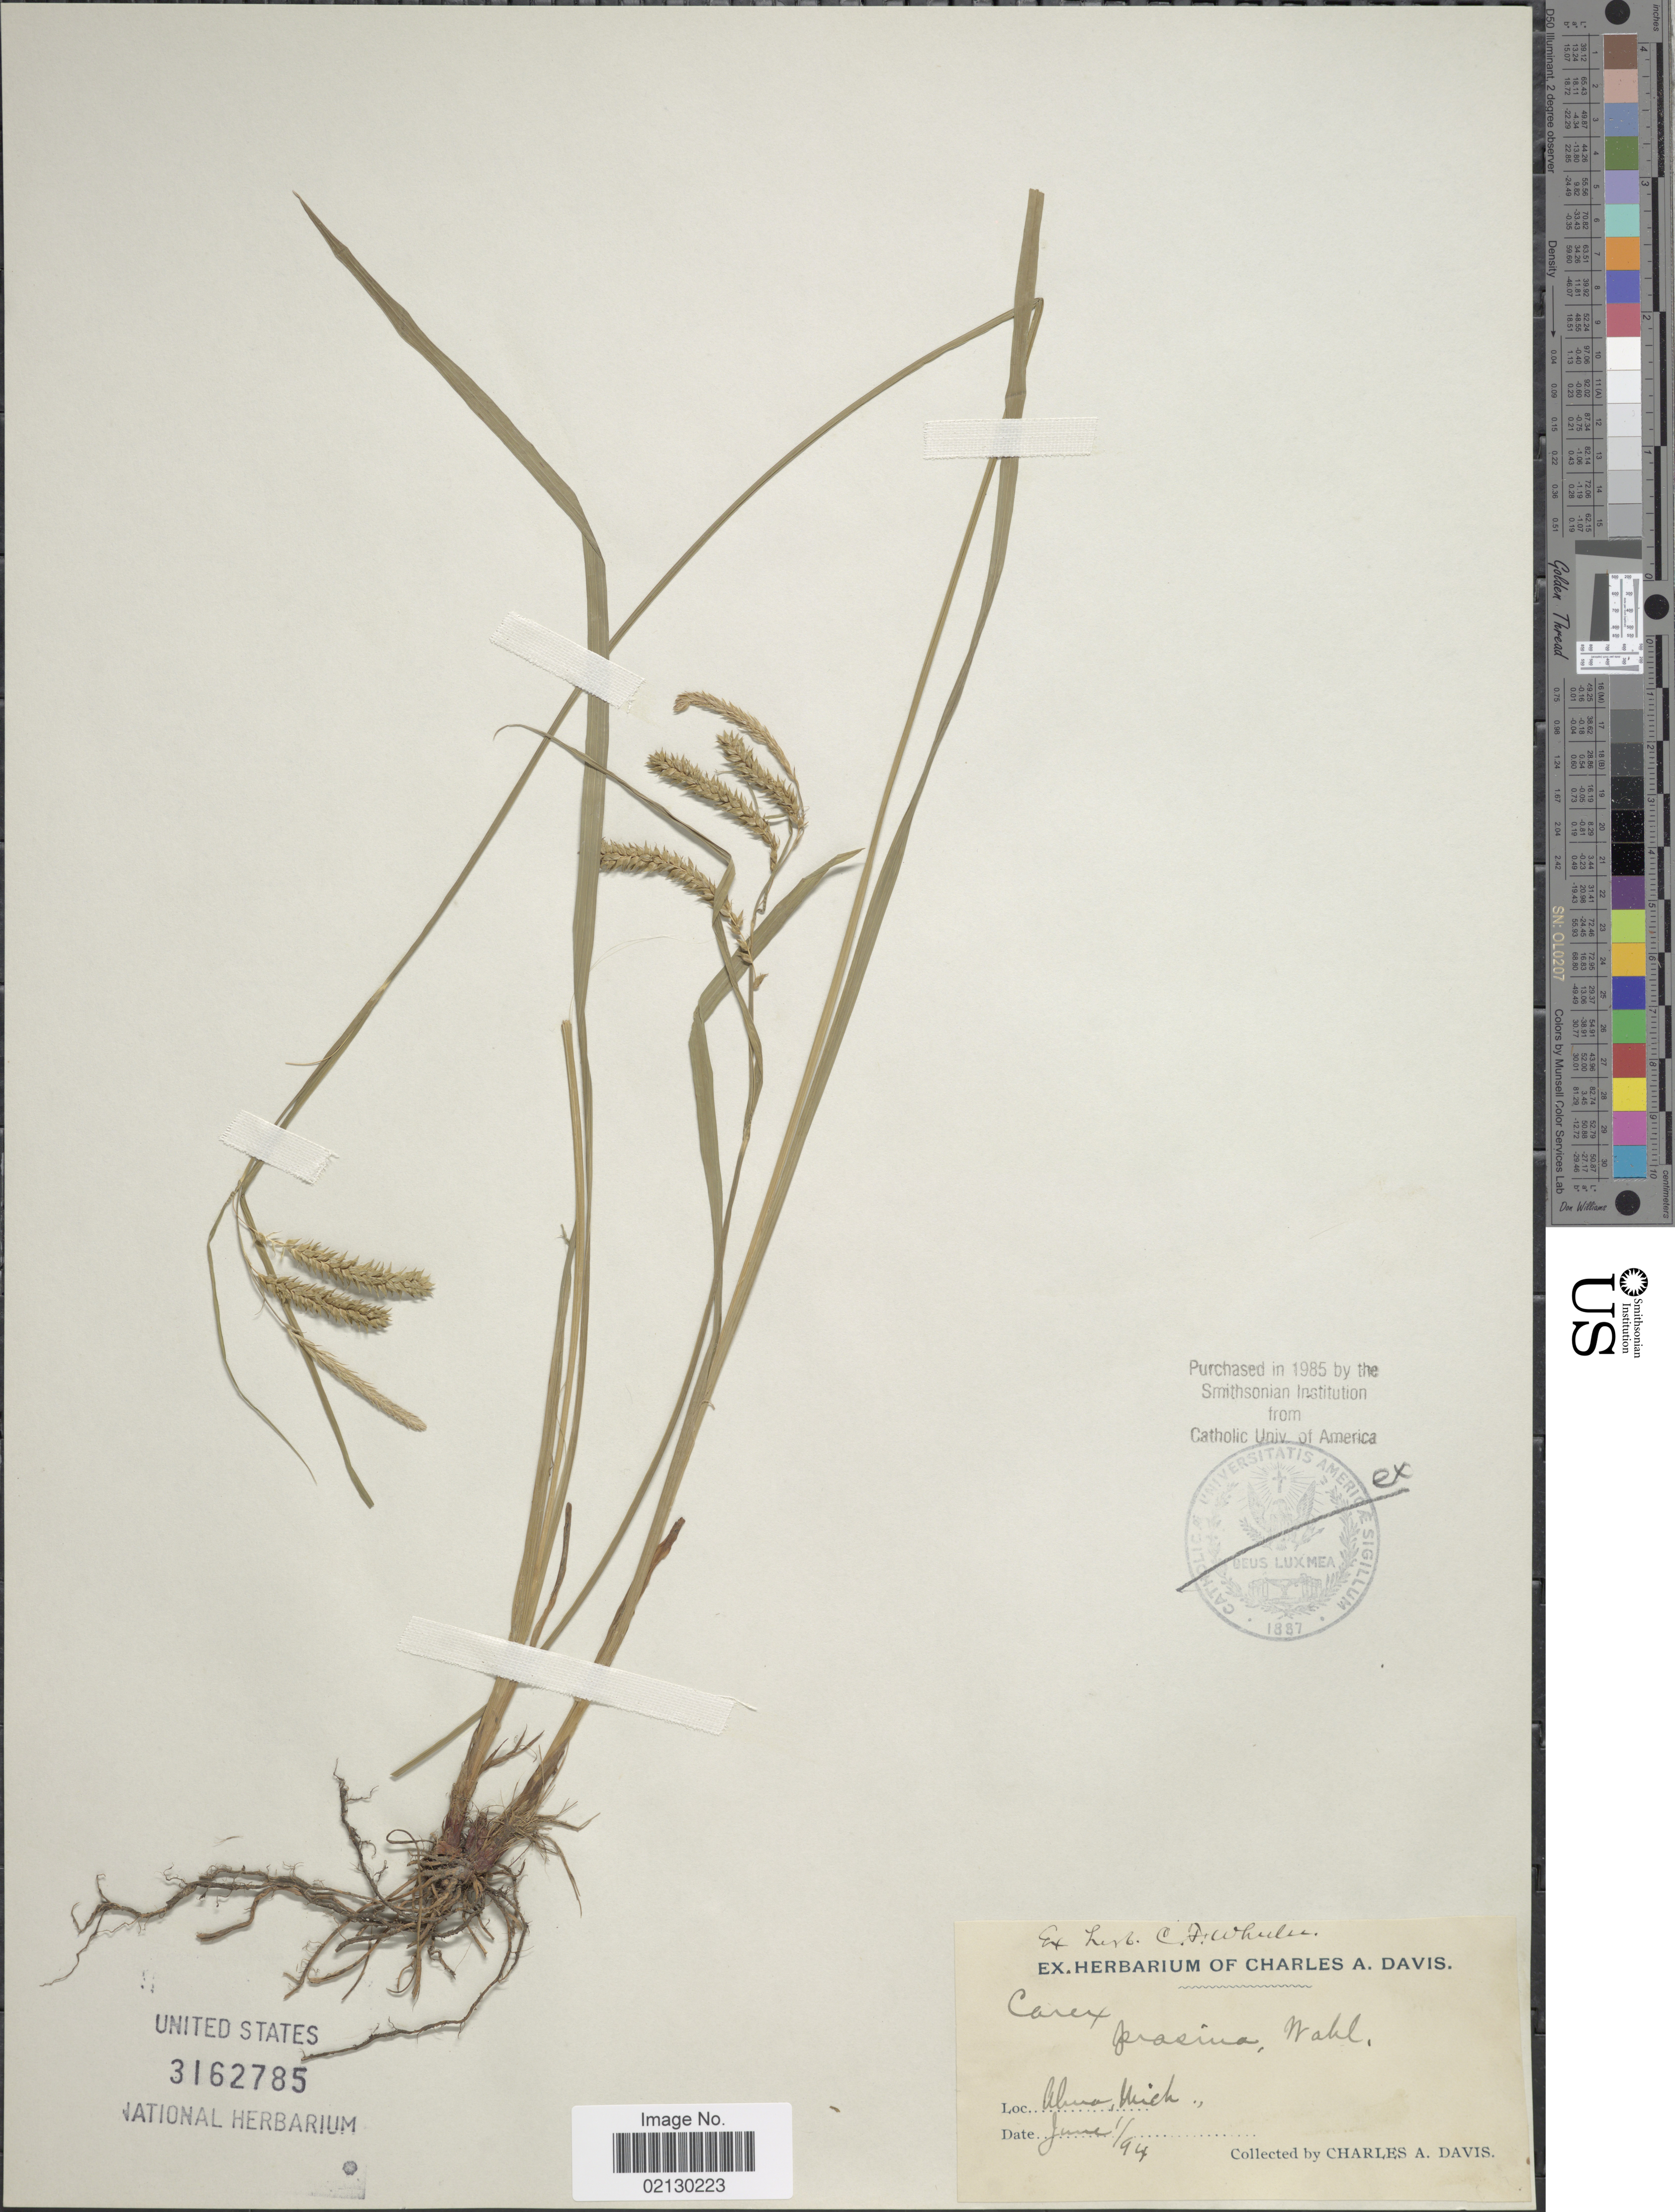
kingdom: Plantae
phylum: Tracheophyta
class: Liliopsida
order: Poales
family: Cyperaceae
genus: Carex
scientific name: Carex prasina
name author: Wahlenb.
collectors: C. Davis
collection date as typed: Transcribed d/m/y: 1/6/94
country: United States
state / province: Michigan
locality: Alma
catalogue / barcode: US 3162785